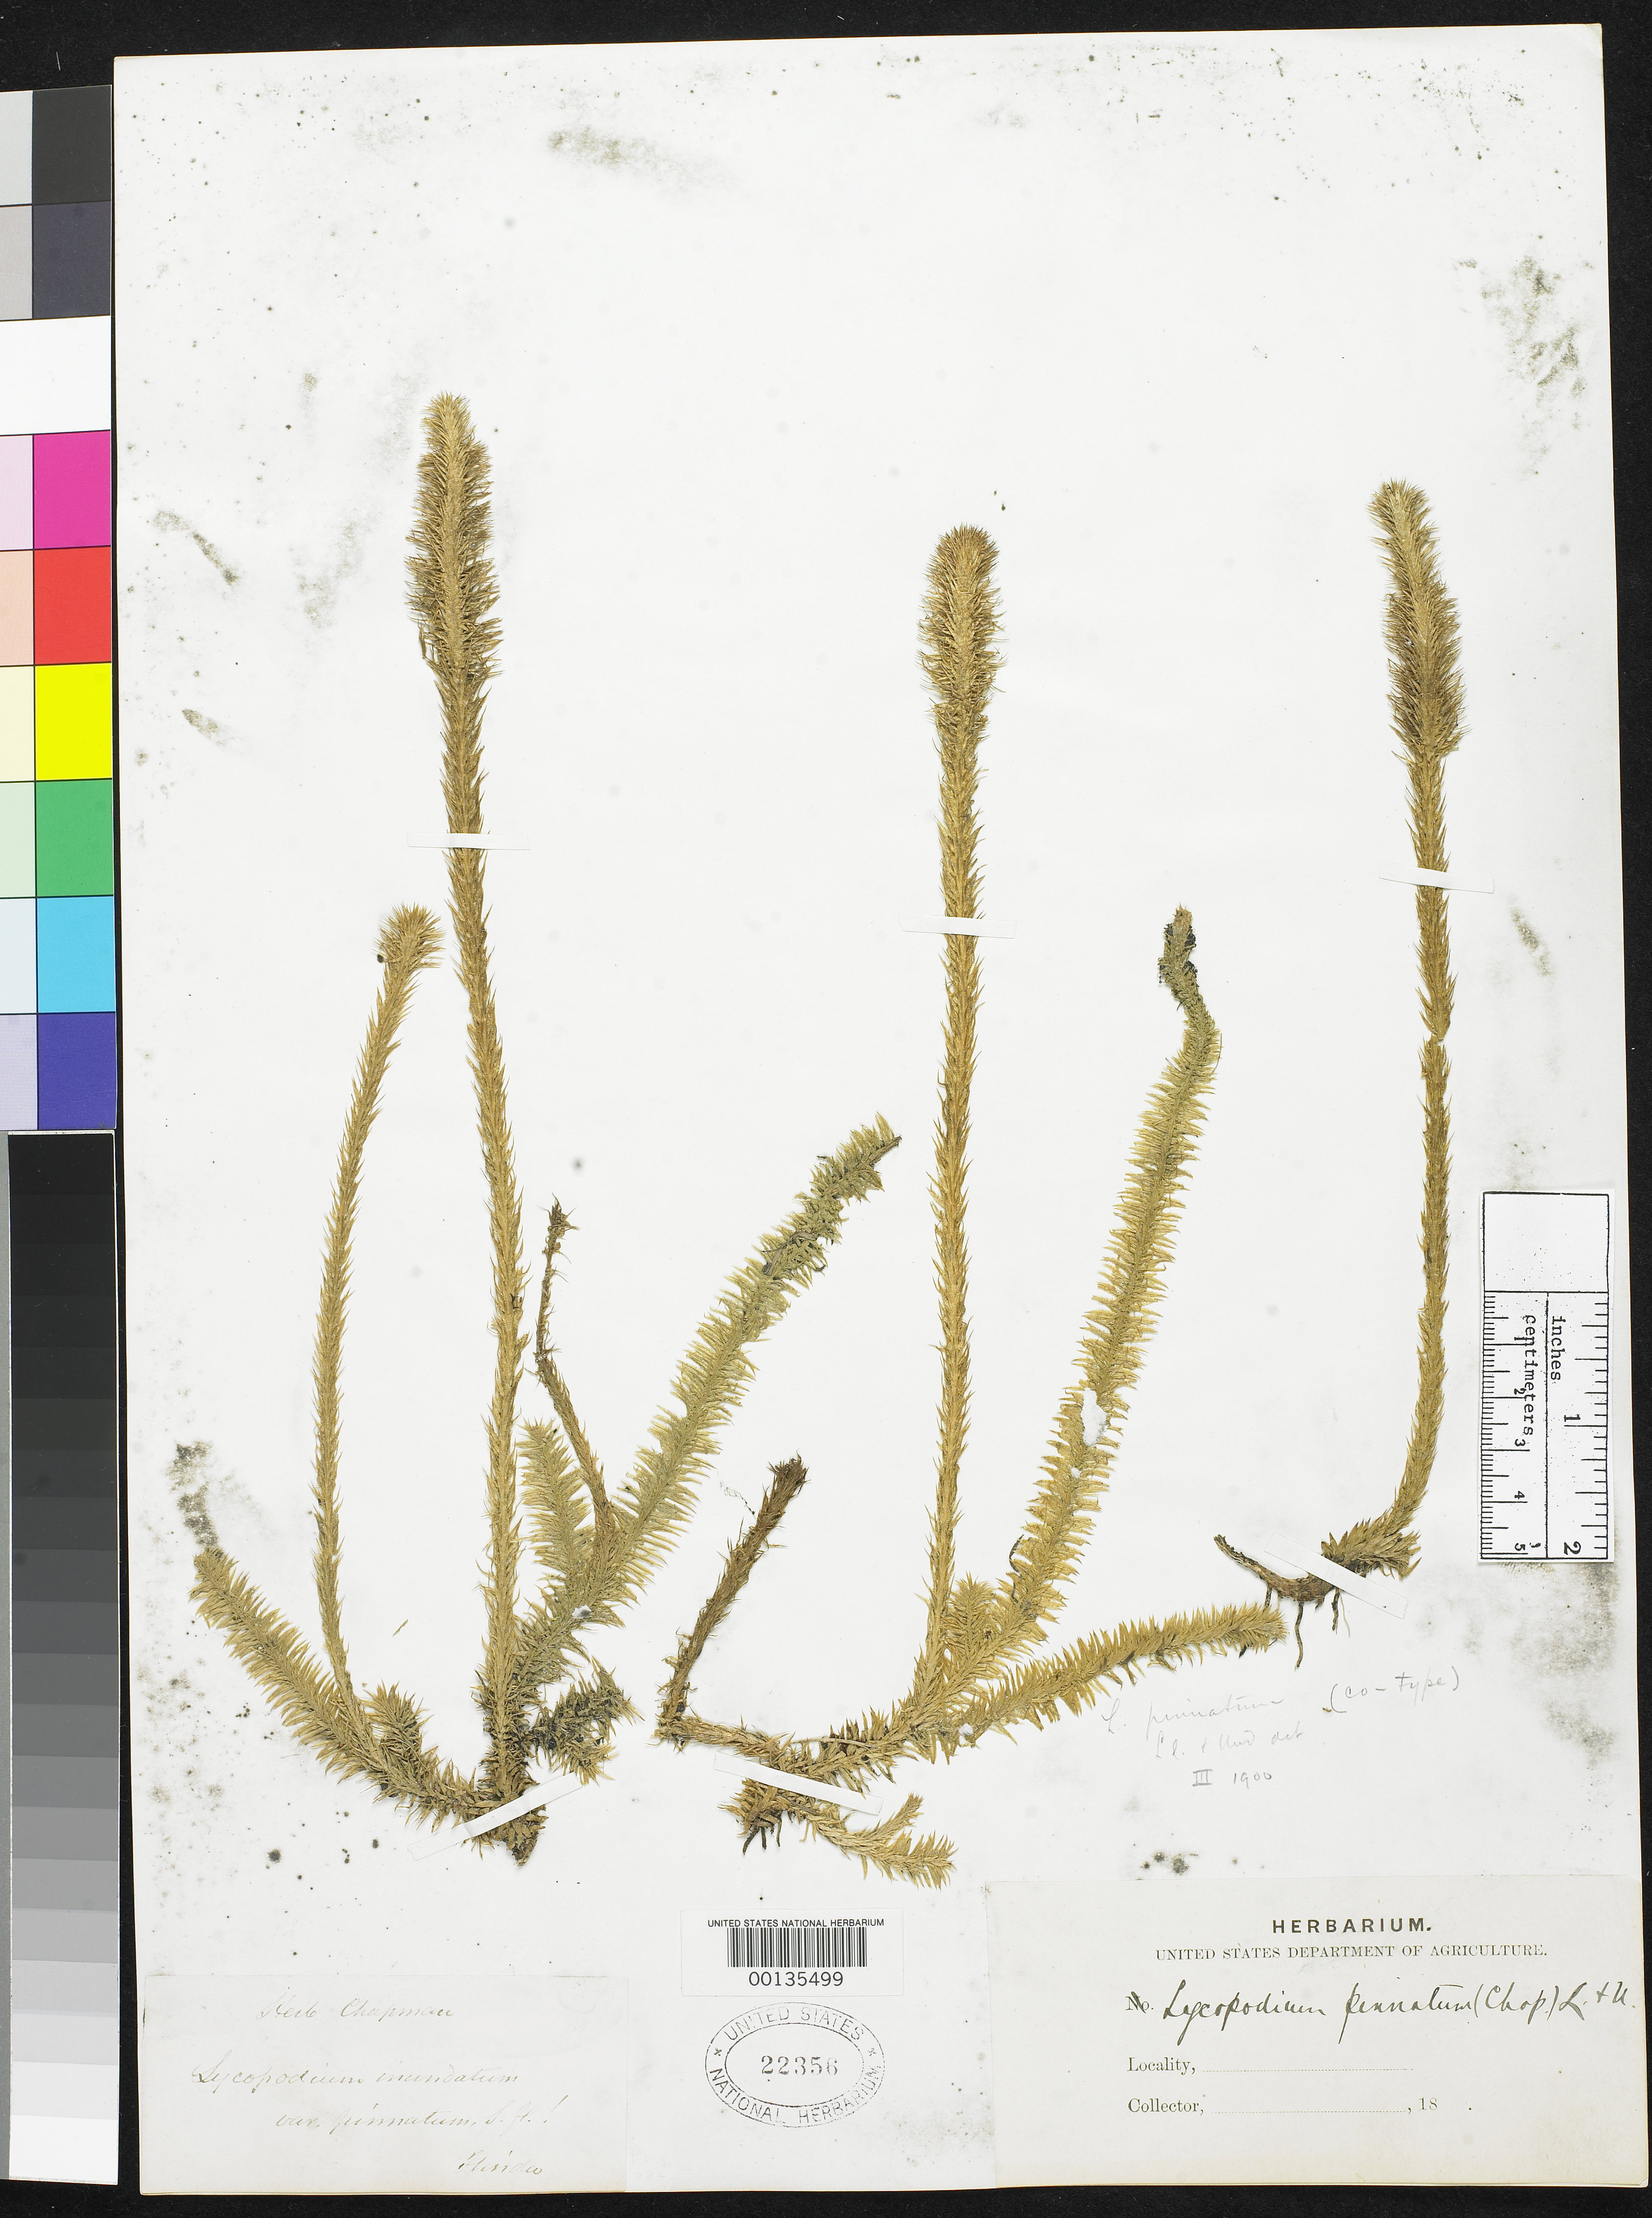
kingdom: Plantae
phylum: Tracheophyta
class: Lycopodiopsida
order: Lycopodiales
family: Lycopodiaceae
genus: Lycopodium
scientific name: Lycopodium inundatum var. pinnatum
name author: Chapm.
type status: Type Collection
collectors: A. W. Chapman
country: United States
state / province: Florida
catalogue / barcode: US 22356